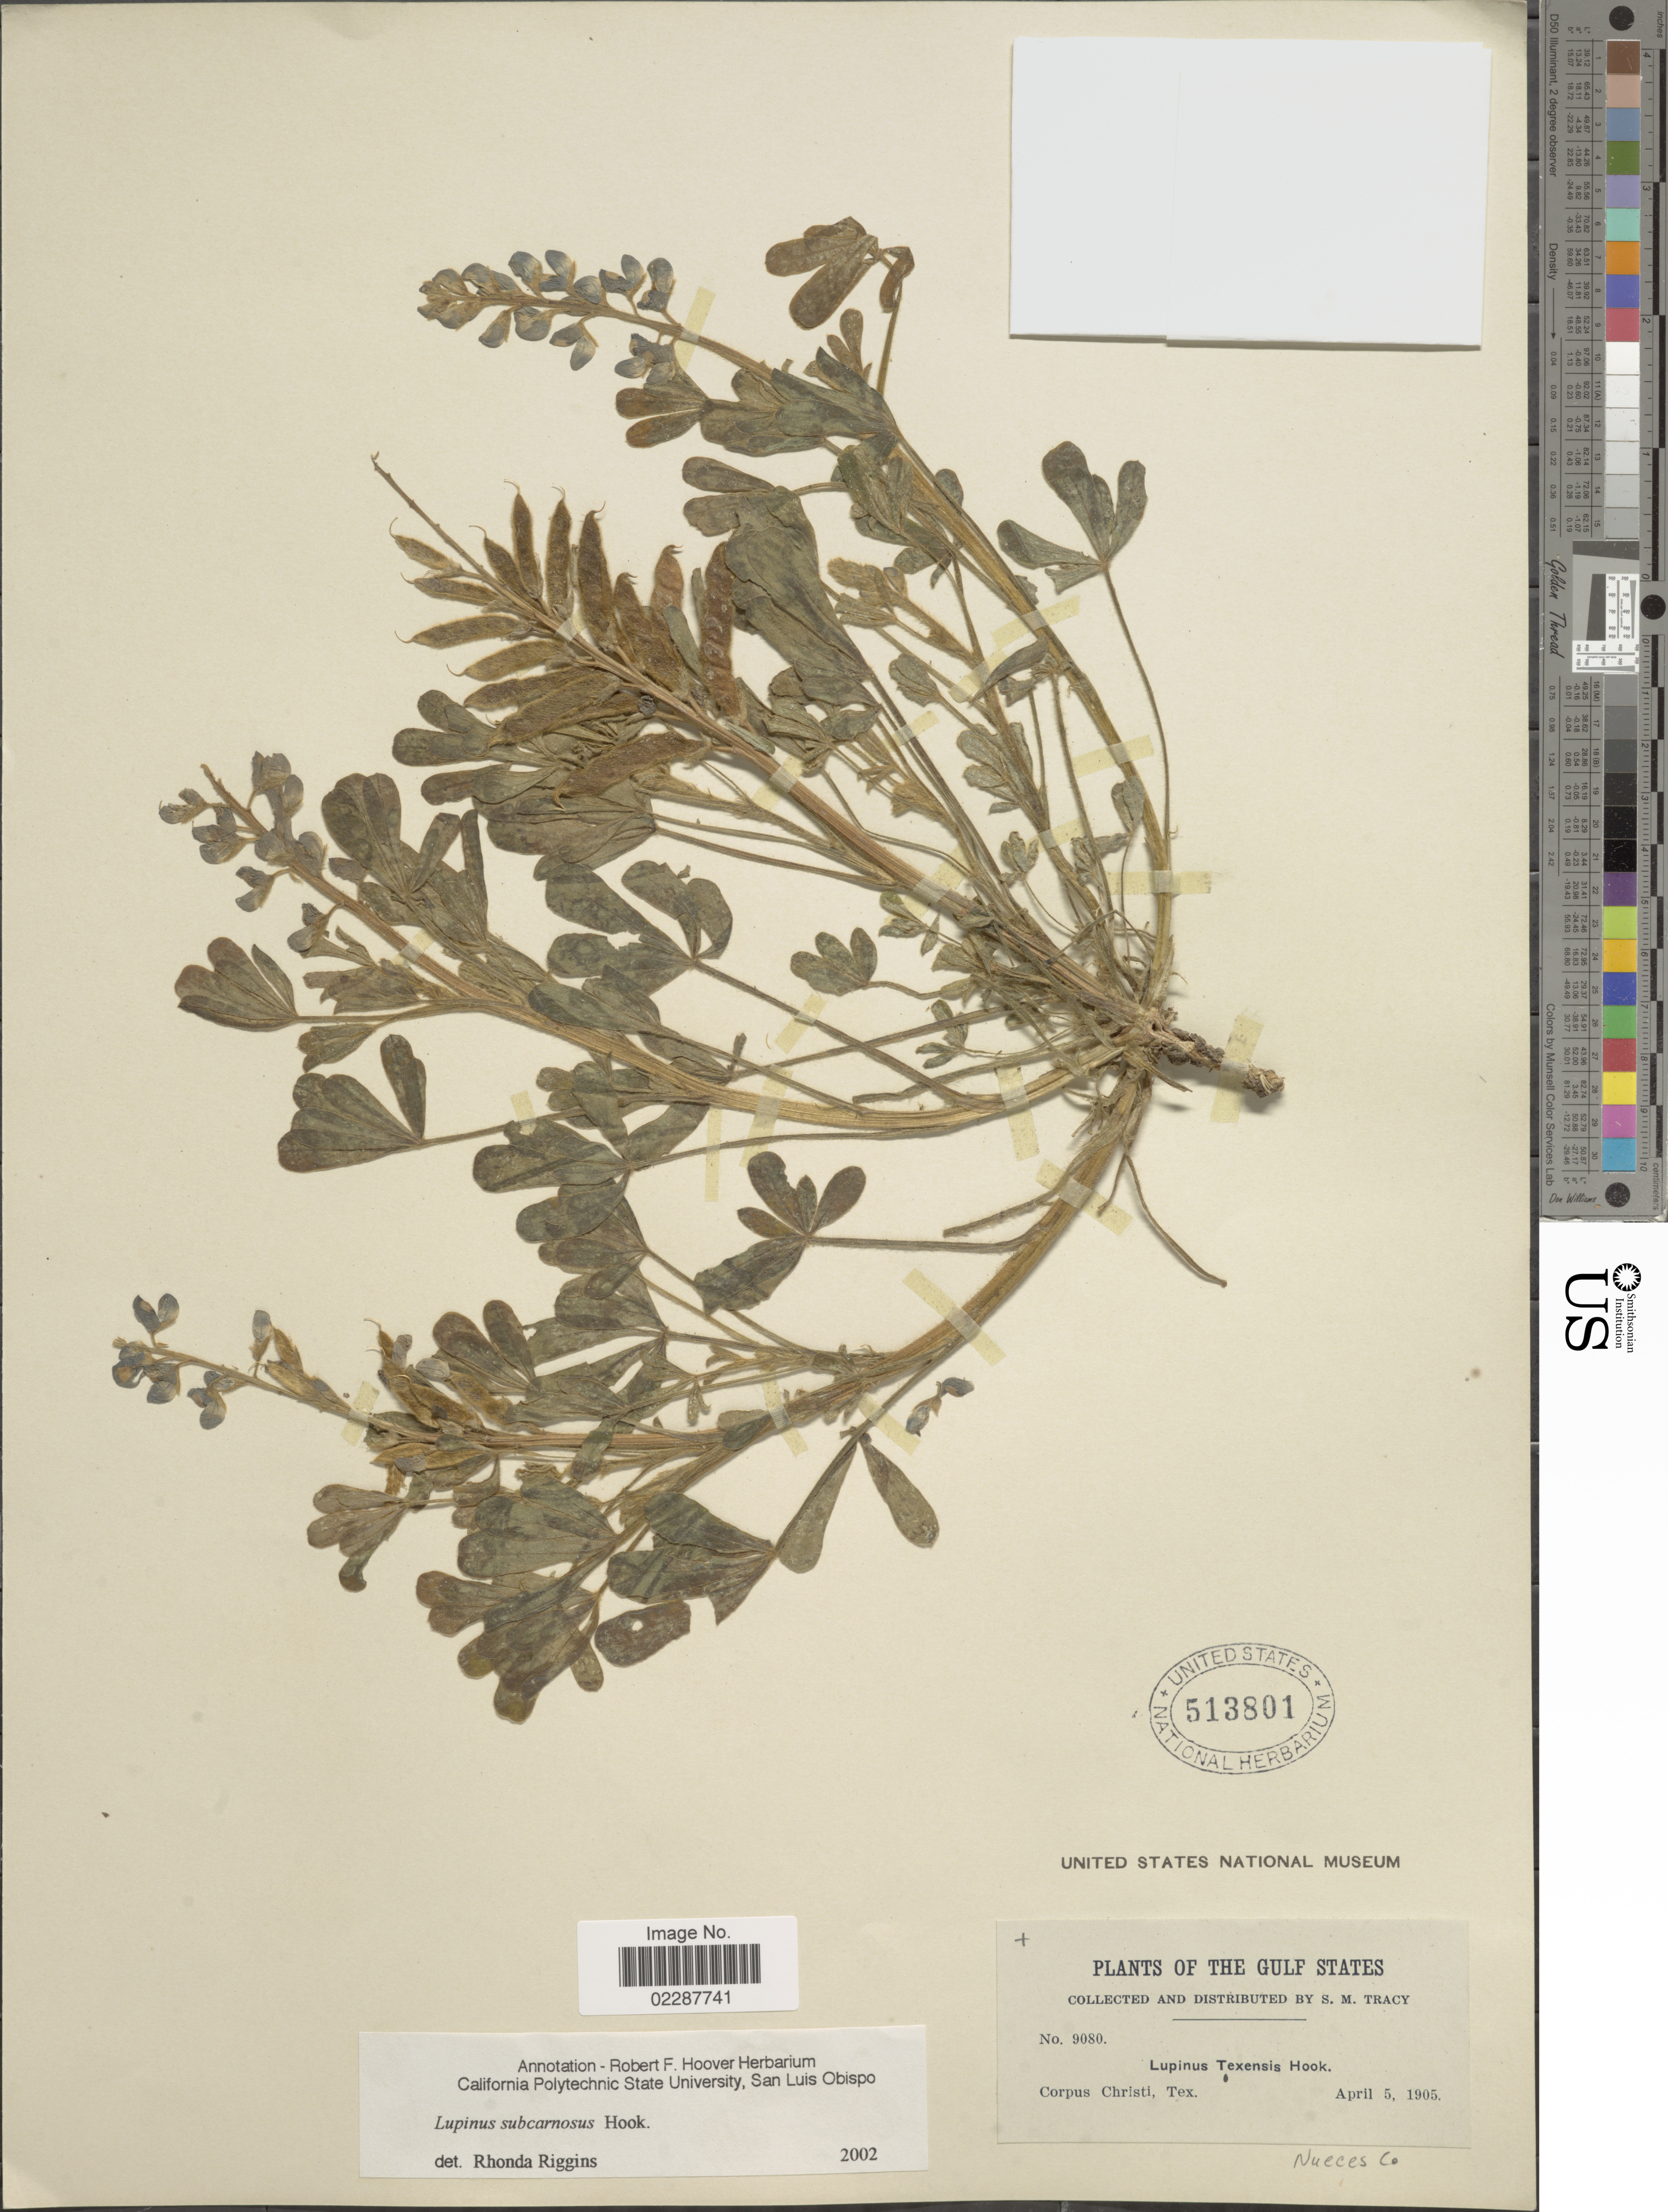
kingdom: Plantae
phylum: Tracheophyta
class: Magnoliopsida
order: Fabales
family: Fabaceae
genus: Lupinus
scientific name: Lupinus subcarnosus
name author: Hook.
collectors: S. M. Tracy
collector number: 9080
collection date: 1905-04-05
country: United States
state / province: Texas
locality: Gulf States, Corpus Christi, Nueces Co.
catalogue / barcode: US 513801